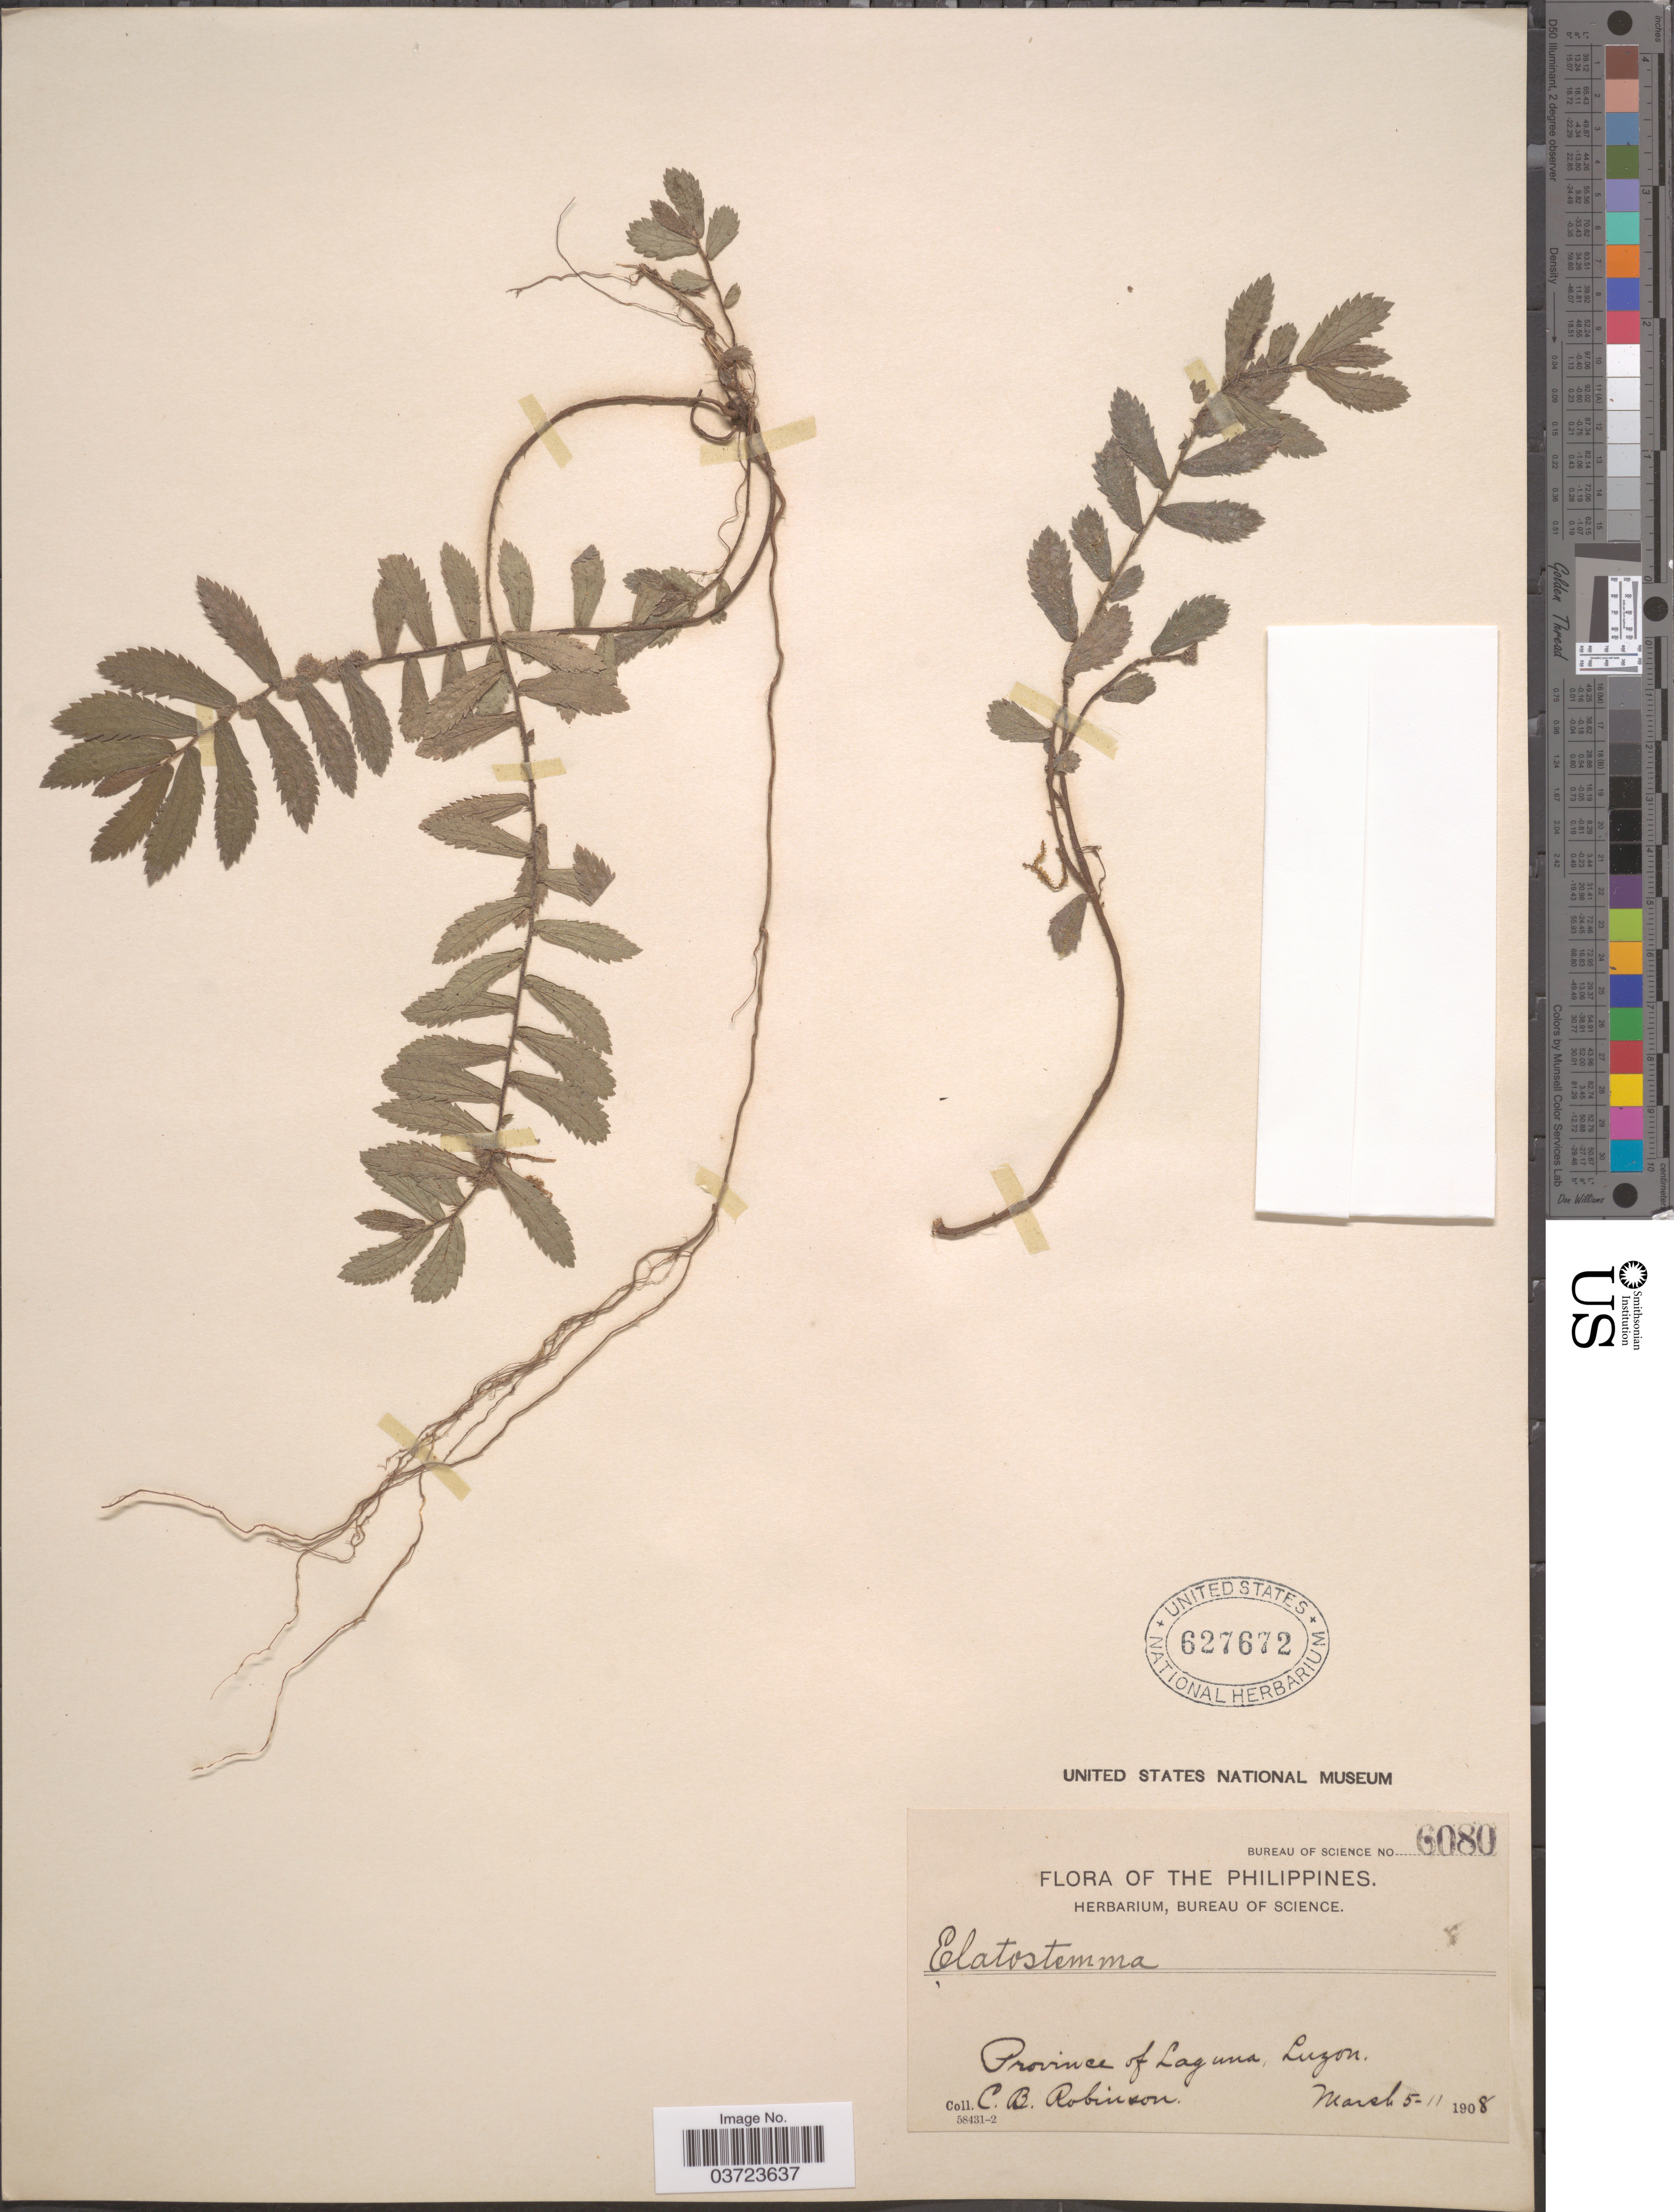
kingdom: Plantae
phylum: Tracheophyta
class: Magnoliopsida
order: Rosales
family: Urticaceae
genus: Elatostema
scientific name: Elatostema sp.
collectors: C. Robinson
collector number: Bureau of Science 6080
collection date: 1908-03-05/1908-03-11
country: Philippines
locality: Province of Laguna, Luzon.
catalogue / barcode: US 627672